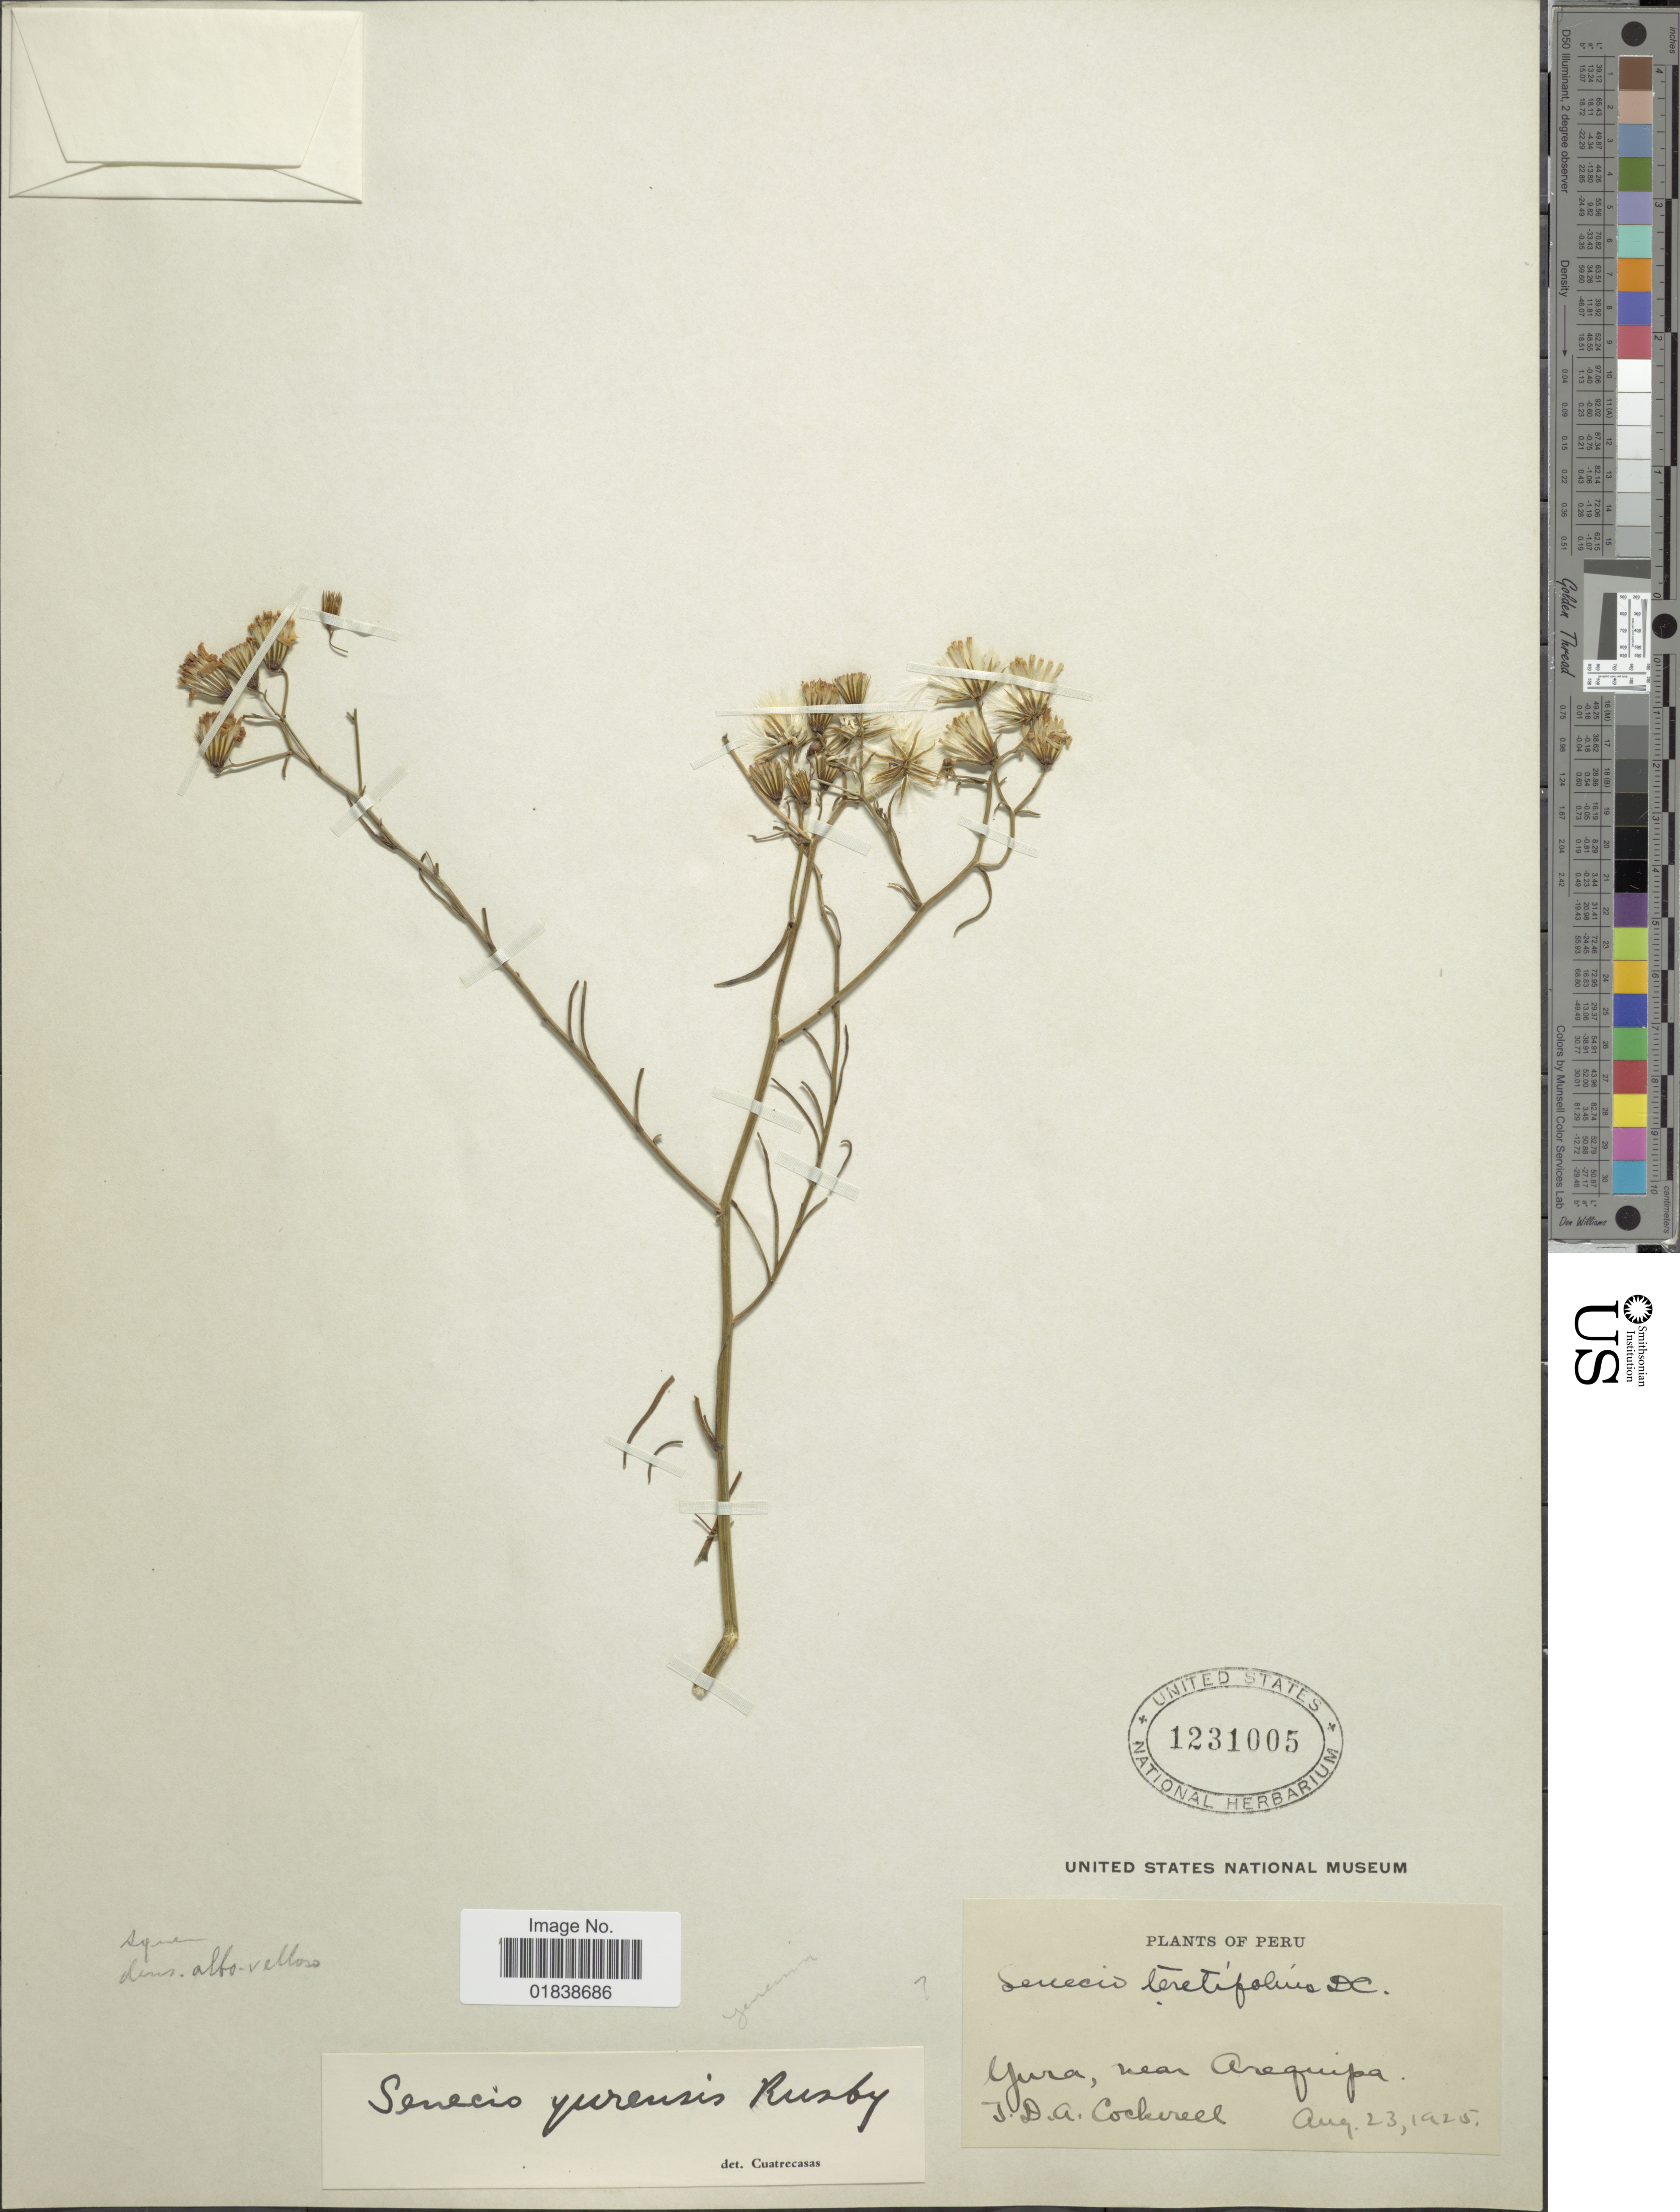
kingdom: Plantae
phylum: Tracheophyta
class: Magnoliopsida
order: Asterales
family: Asteraceae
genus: Senecio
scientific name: Senecio yurensis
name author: Rusby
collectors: T. Cockerell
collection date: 1925-08-23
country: Peru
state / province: Arequipa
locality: Yura, near Arequipa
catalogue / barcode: US 1231005